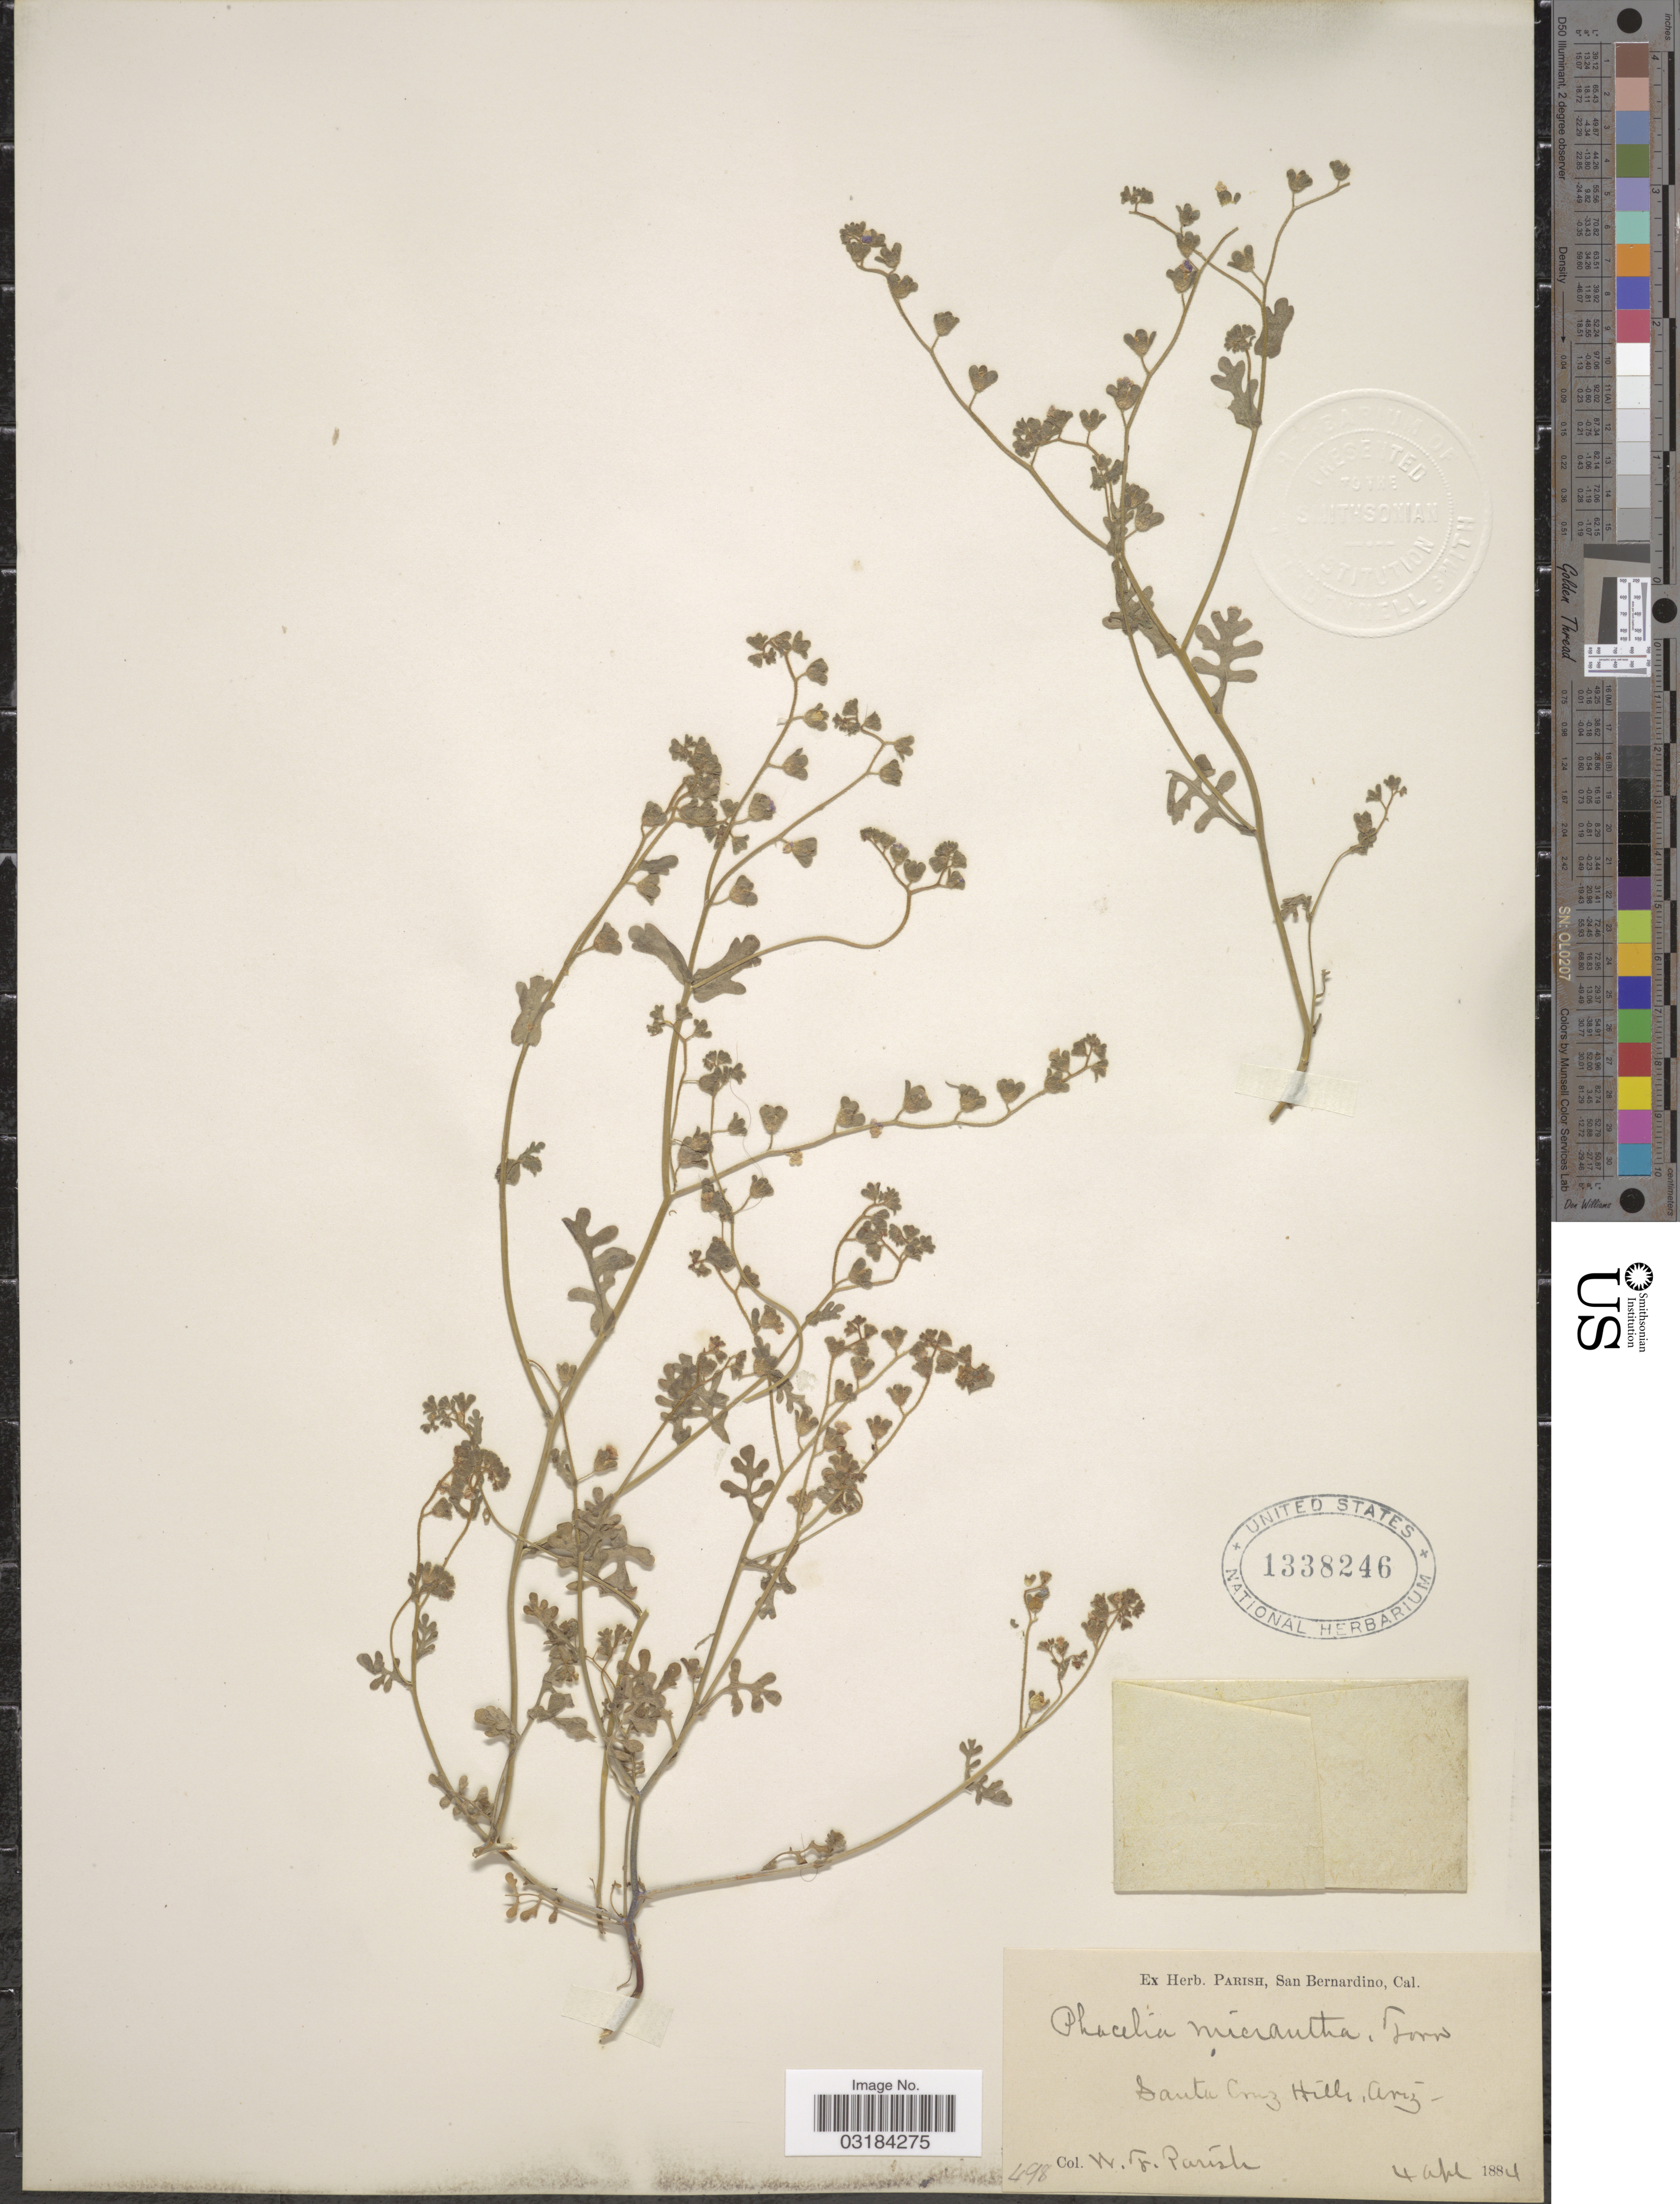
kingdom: Plantae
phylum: Tracheophyta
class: Magnoliopsida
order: Boraginales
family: Hydrophyllaceae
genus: Eucrypta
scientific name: Eucrypta micrantha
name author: (Torr.) A. Heller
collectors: W. F. Parish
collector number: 498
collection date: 1884-04-04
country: United States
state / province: Arizona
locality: Santa Cruz Hills.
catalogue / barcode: US 1338246